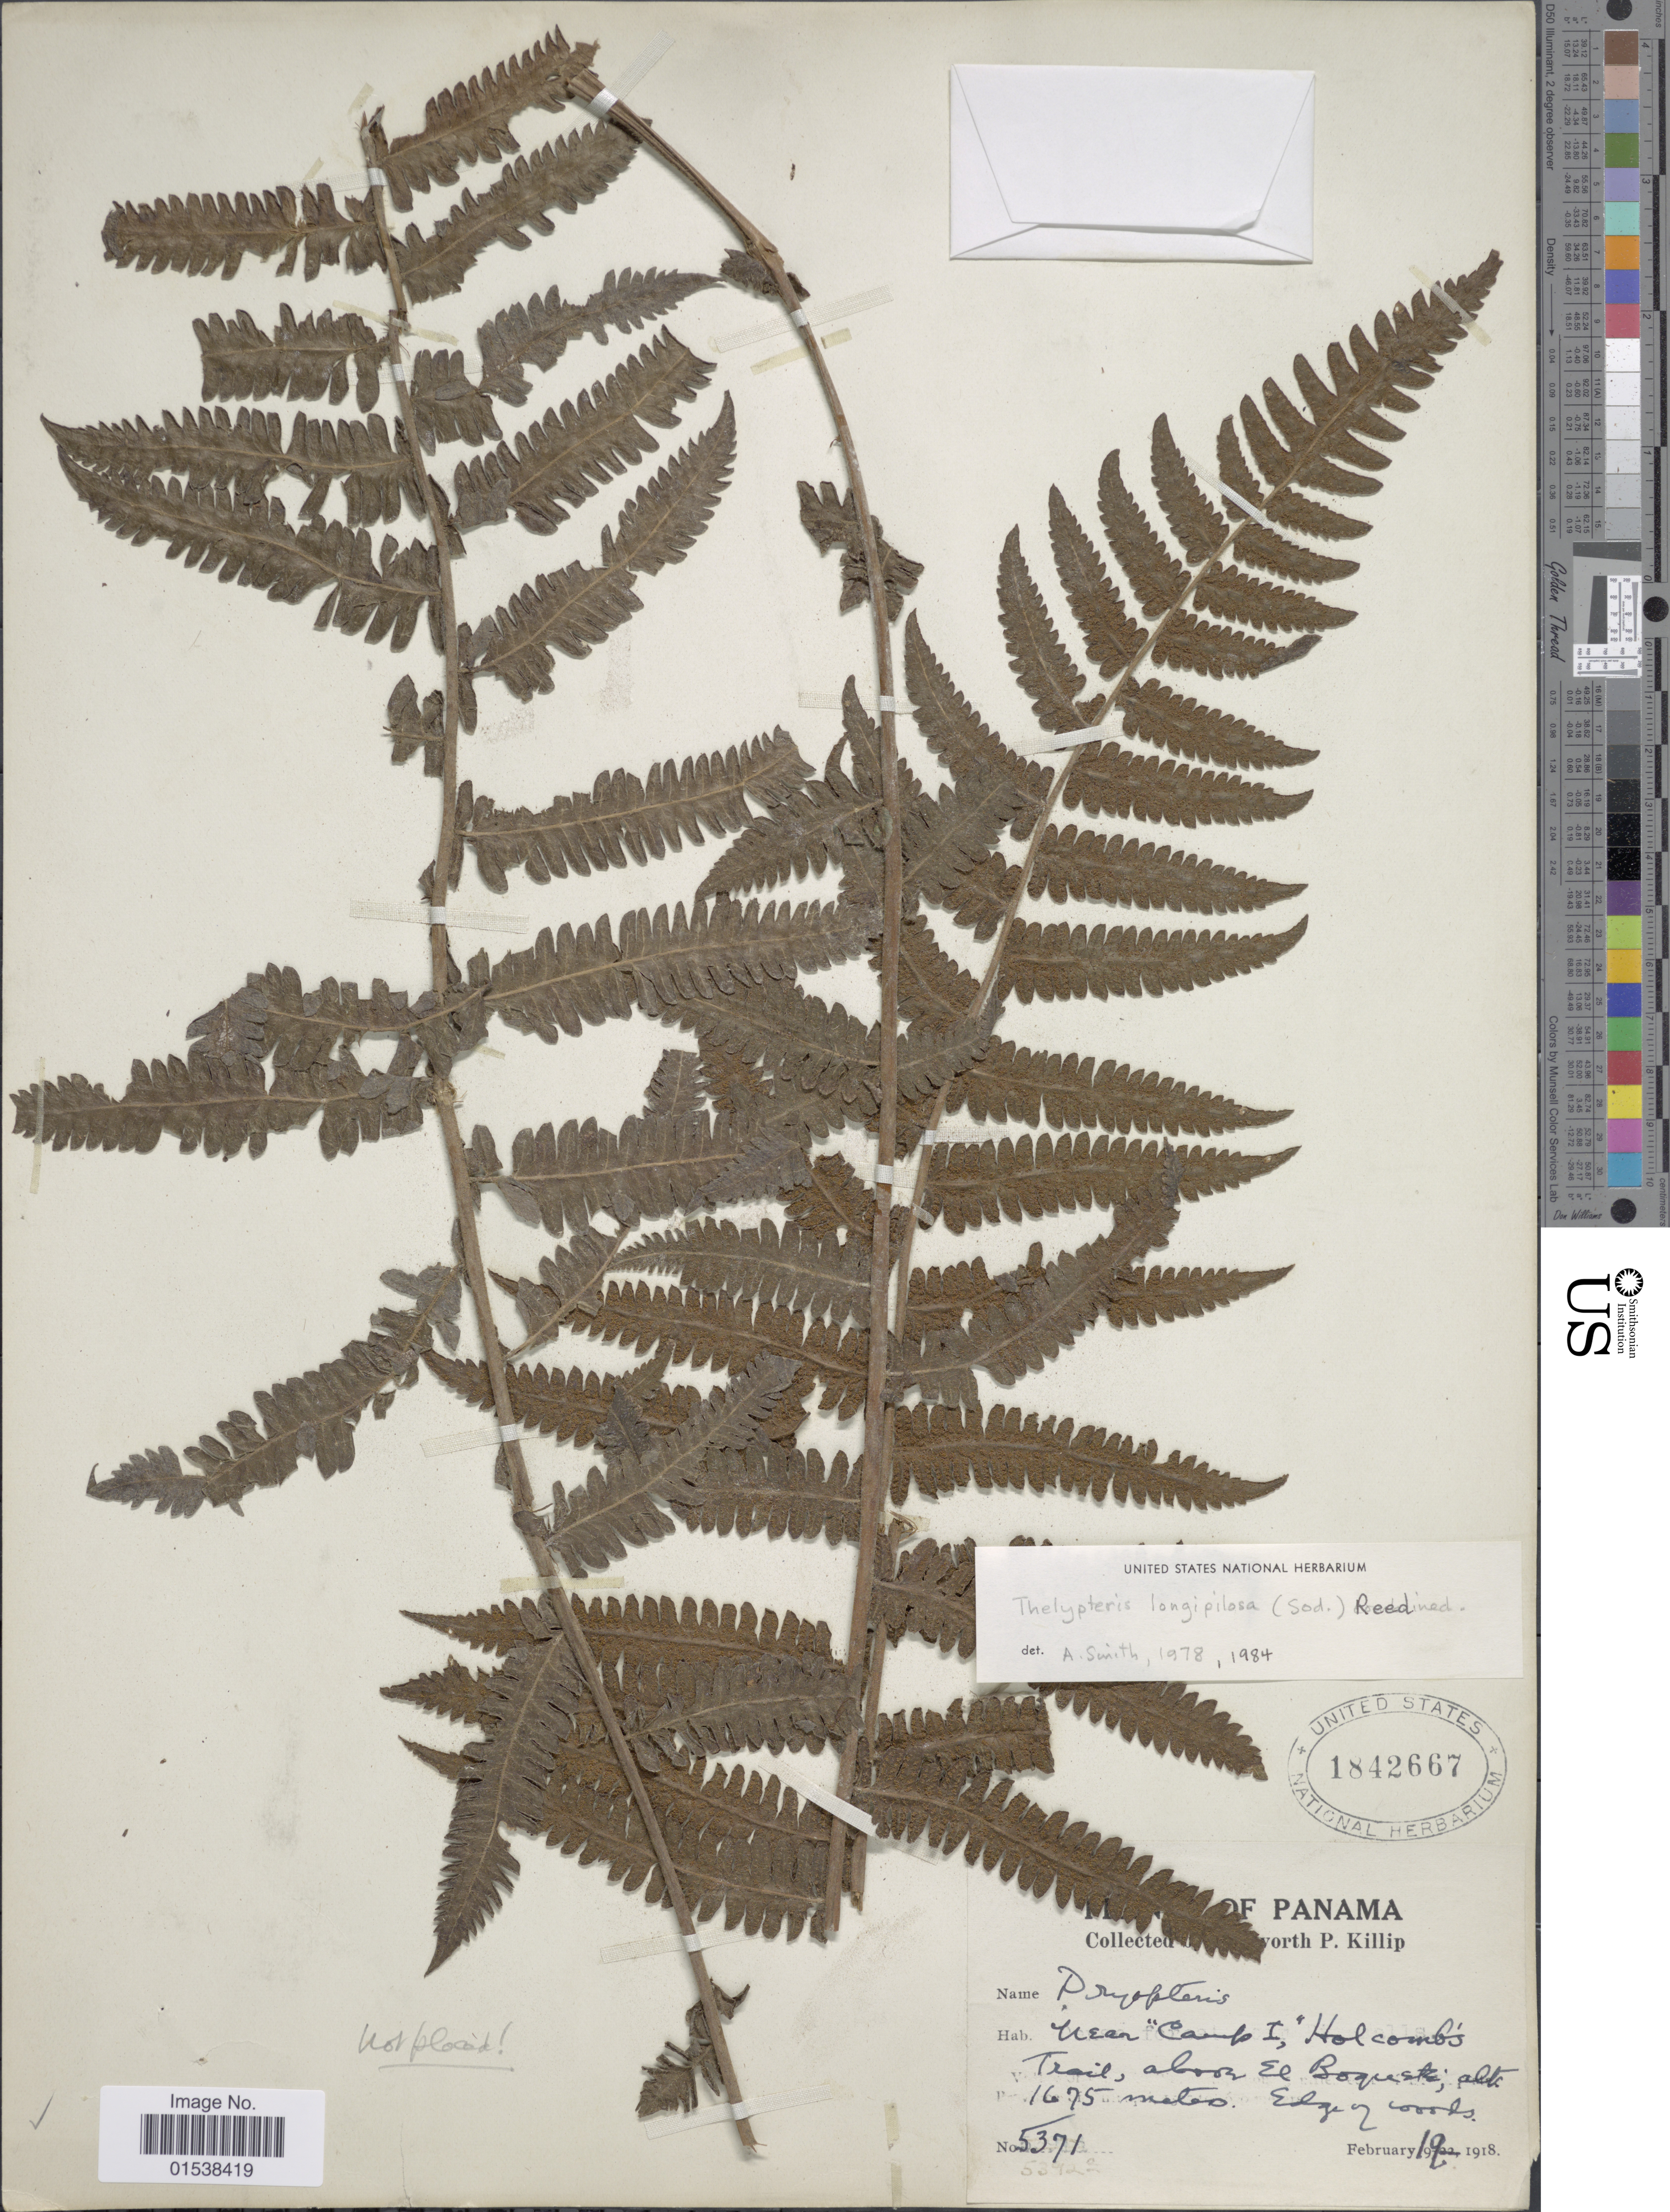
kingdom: Plantae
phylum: Tracheophyta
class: Polypodiopsida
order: Polypodiales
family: Thelypteridaceae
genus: Amauropelta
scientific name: Amauropelta longipilosa (Sodiro) comb. nov., ined 2015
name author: (Sodiro)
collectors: E. P. Killip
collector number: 5371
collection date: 1918-02-19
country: Panama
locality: Near Camp 1, Holcomb's Trail, above El Boquete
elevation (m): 1675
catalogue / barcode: US 1842667